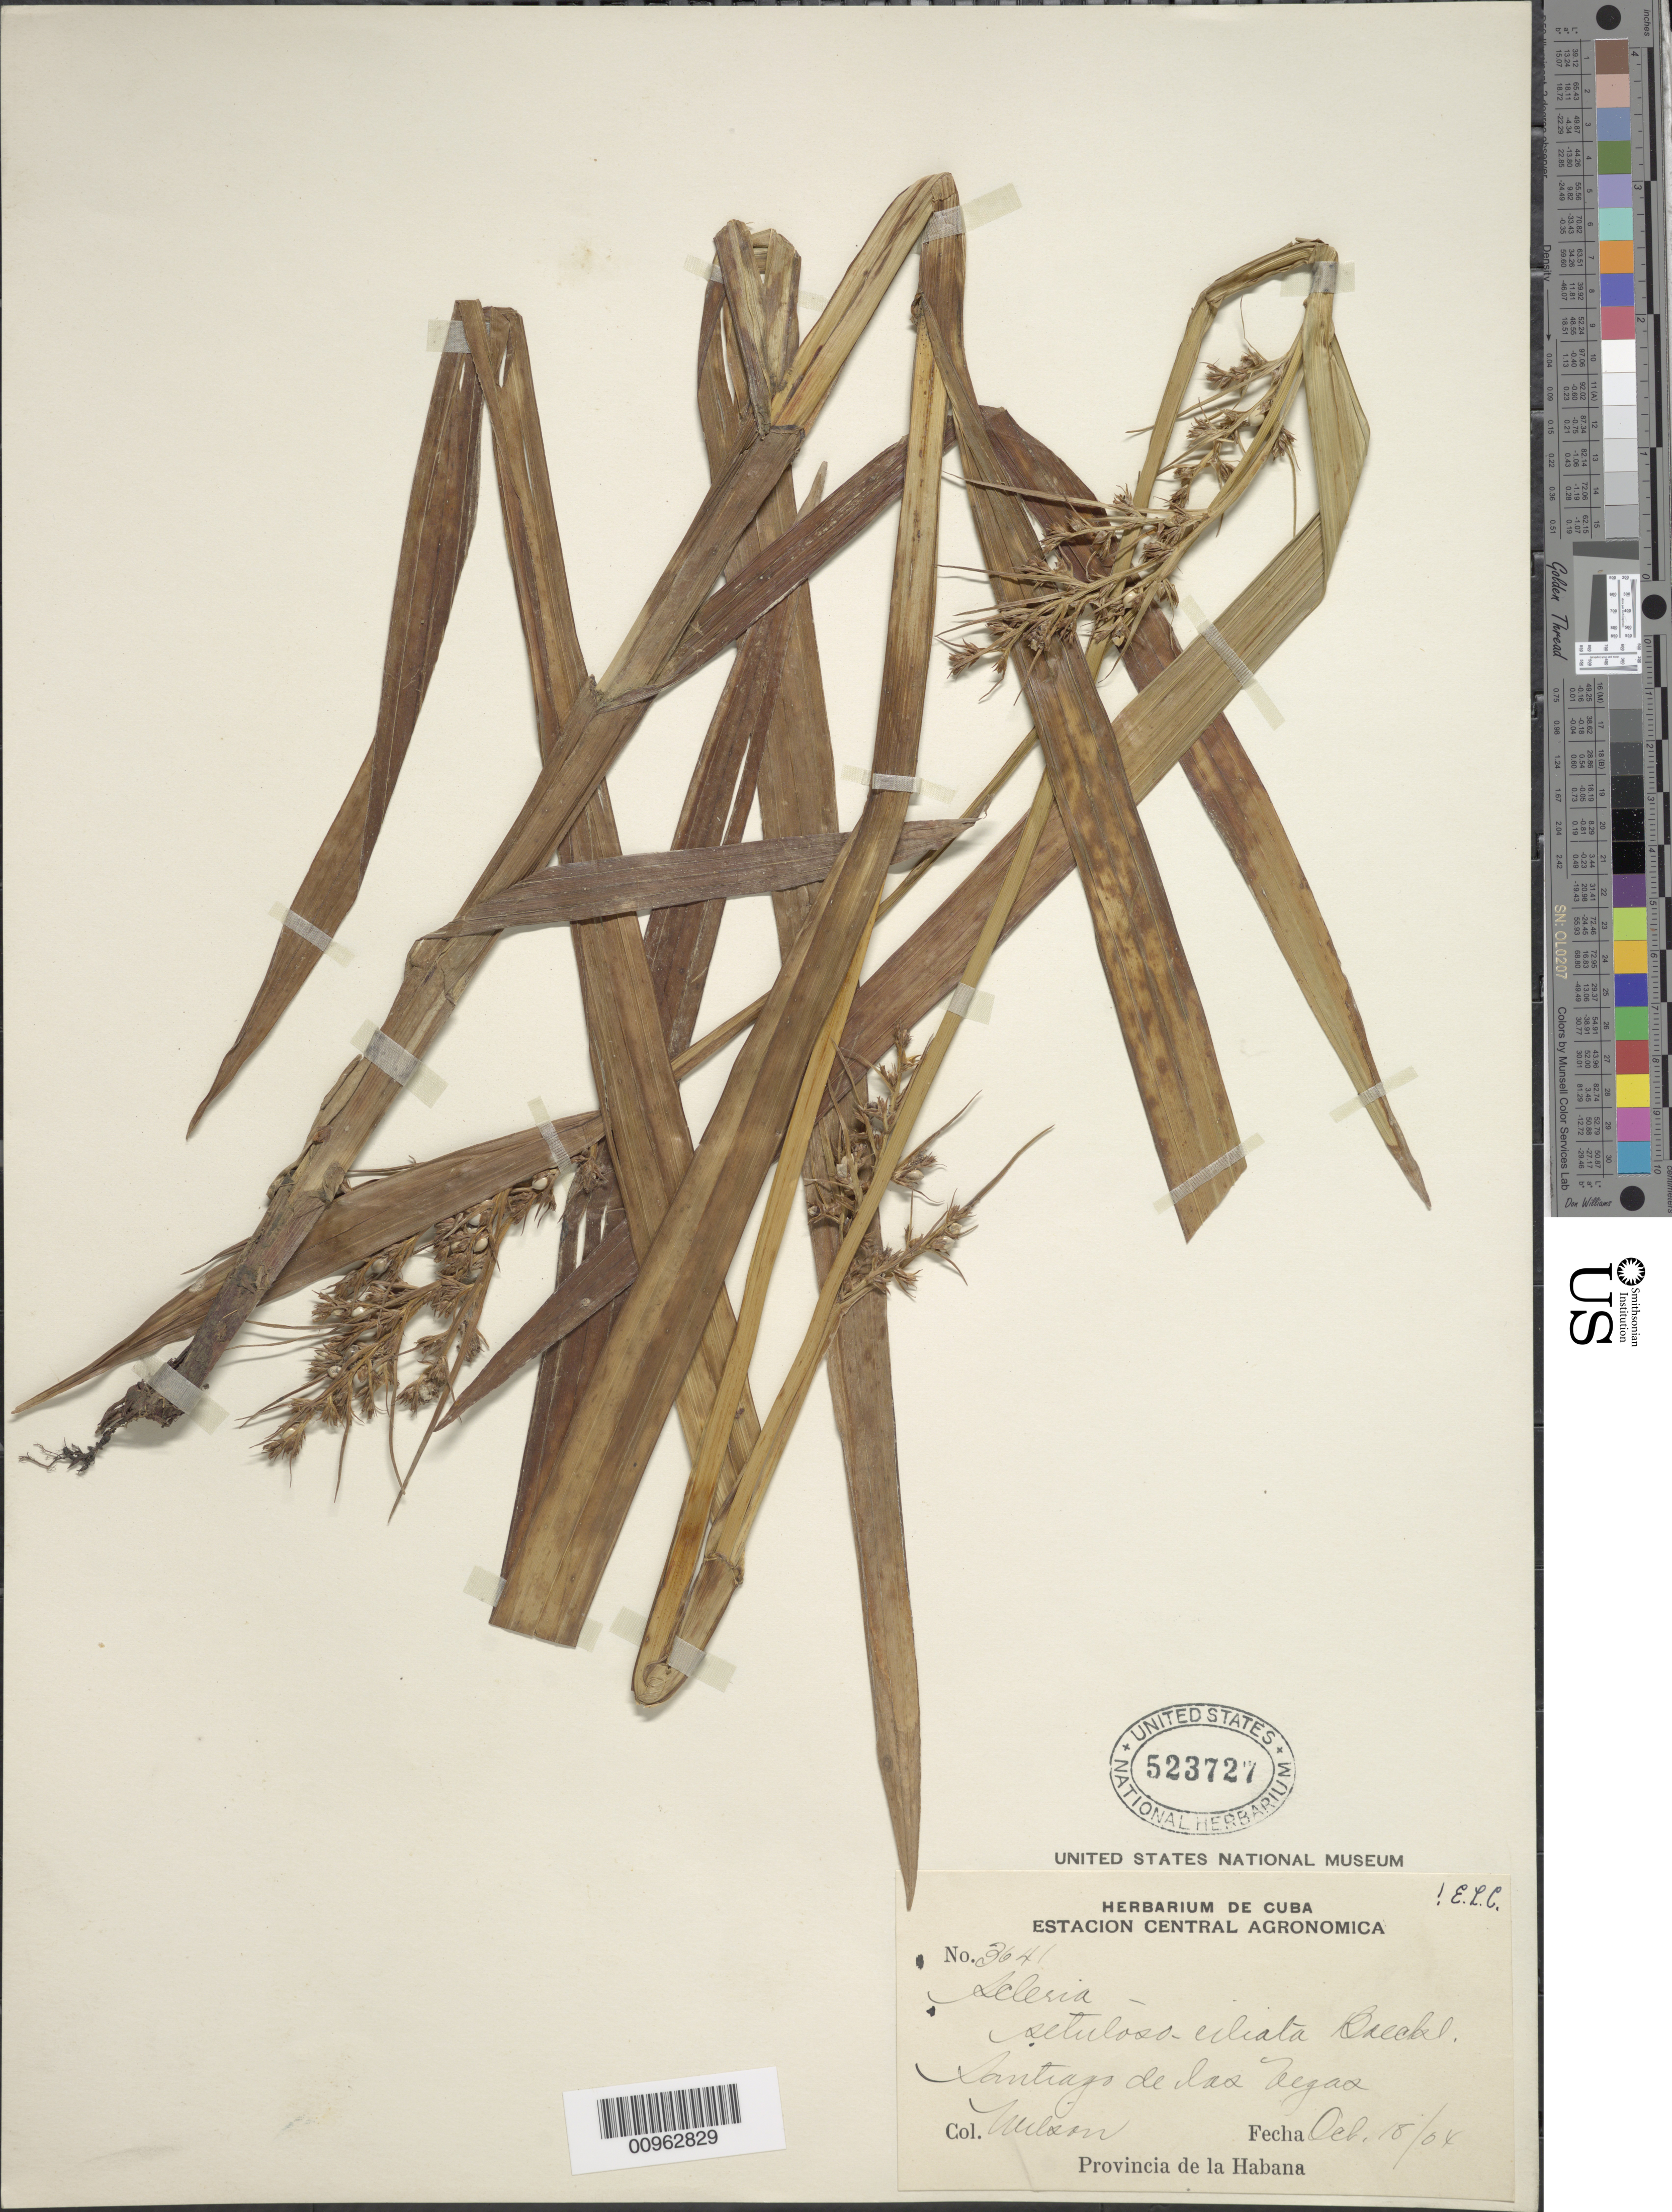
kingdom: Plantae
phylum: Tracheophyta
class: Liliopsida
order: Poales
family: Cyperaceae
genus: Scleria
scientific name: Scleria setulosociliata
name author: Boeckeler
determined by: Core, E. L.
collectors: -- Wilson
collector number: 3641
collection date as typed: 18 Oct 1904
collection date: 1904-10-18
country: Cuba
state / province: La Habana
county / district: Municipio Boyeros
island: Cuba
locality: Santiago de las Vegas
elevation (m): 97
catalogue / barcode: US 523727